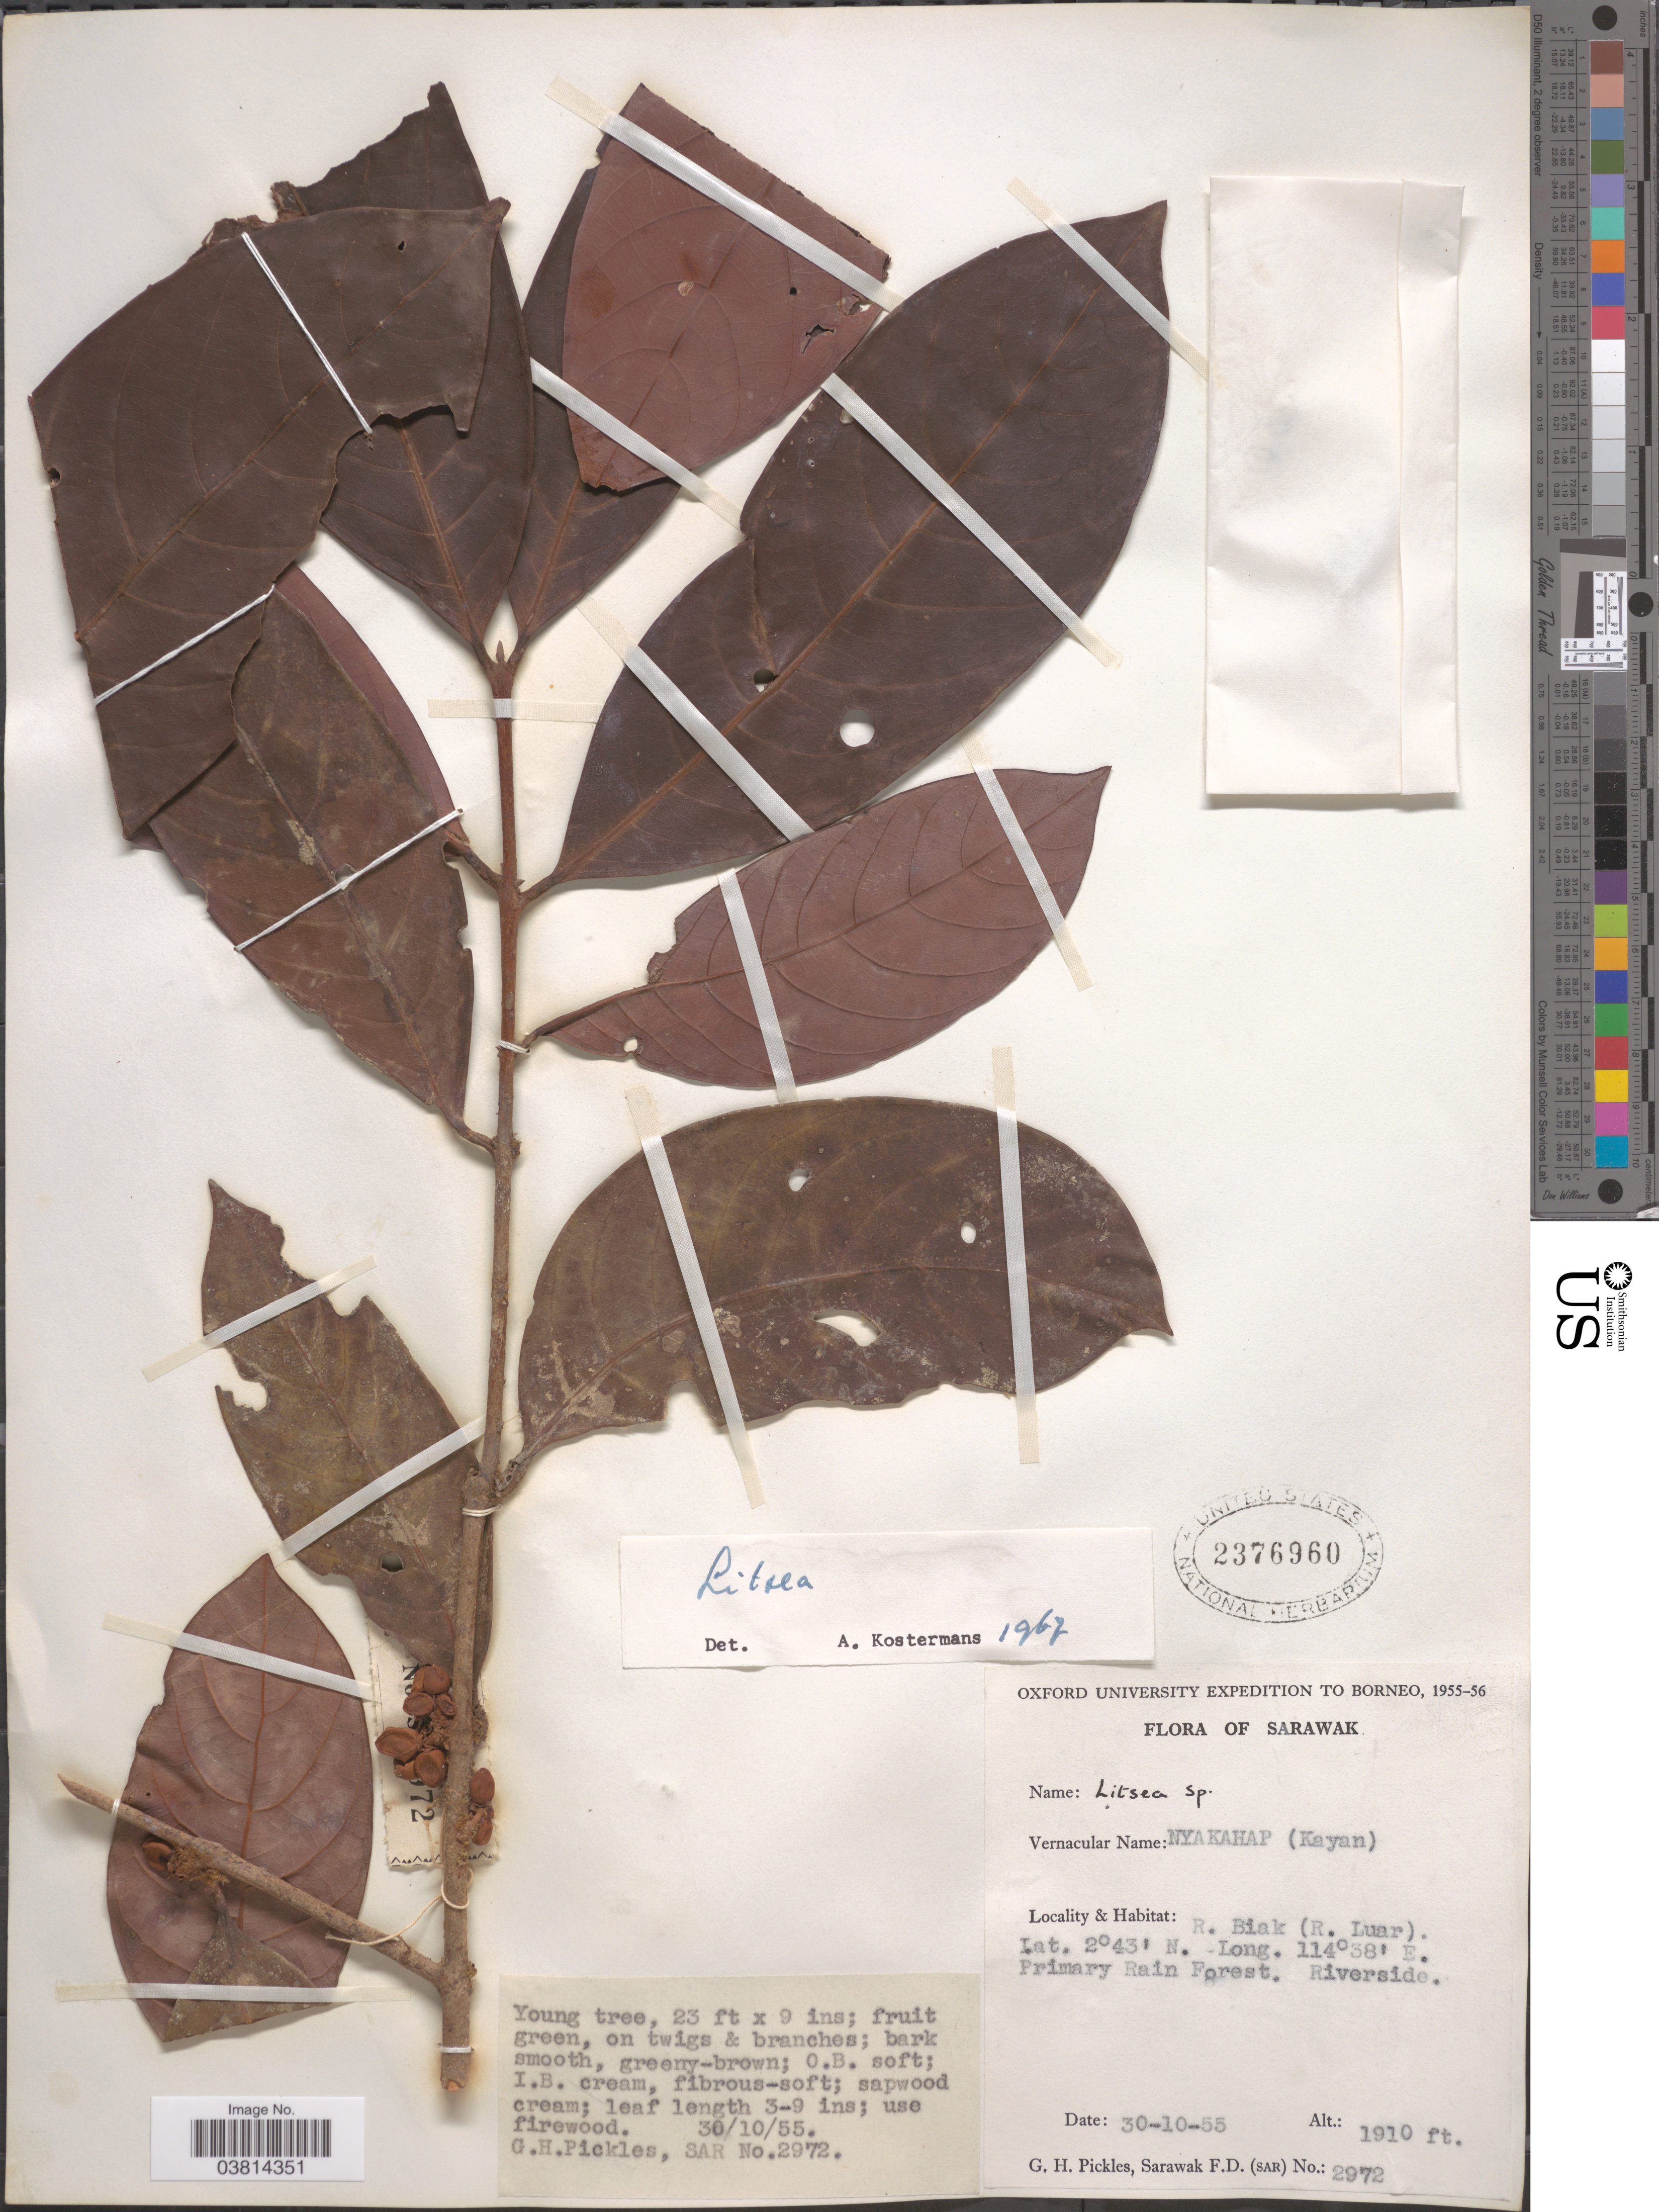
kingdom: Plantae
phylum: Tracheophyta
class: Magnoliopsida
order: Laurales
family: Lauraceae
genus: Litsea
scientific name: Litsea sp.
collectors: G. Pickles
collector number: SAR2972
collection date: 1955-10-30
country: Malaysia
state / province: Sarawak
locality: Borneo. R. Biak (R.Luar). Primary Rain Forest. Riverside.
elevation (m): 582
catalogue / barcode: US 2376960